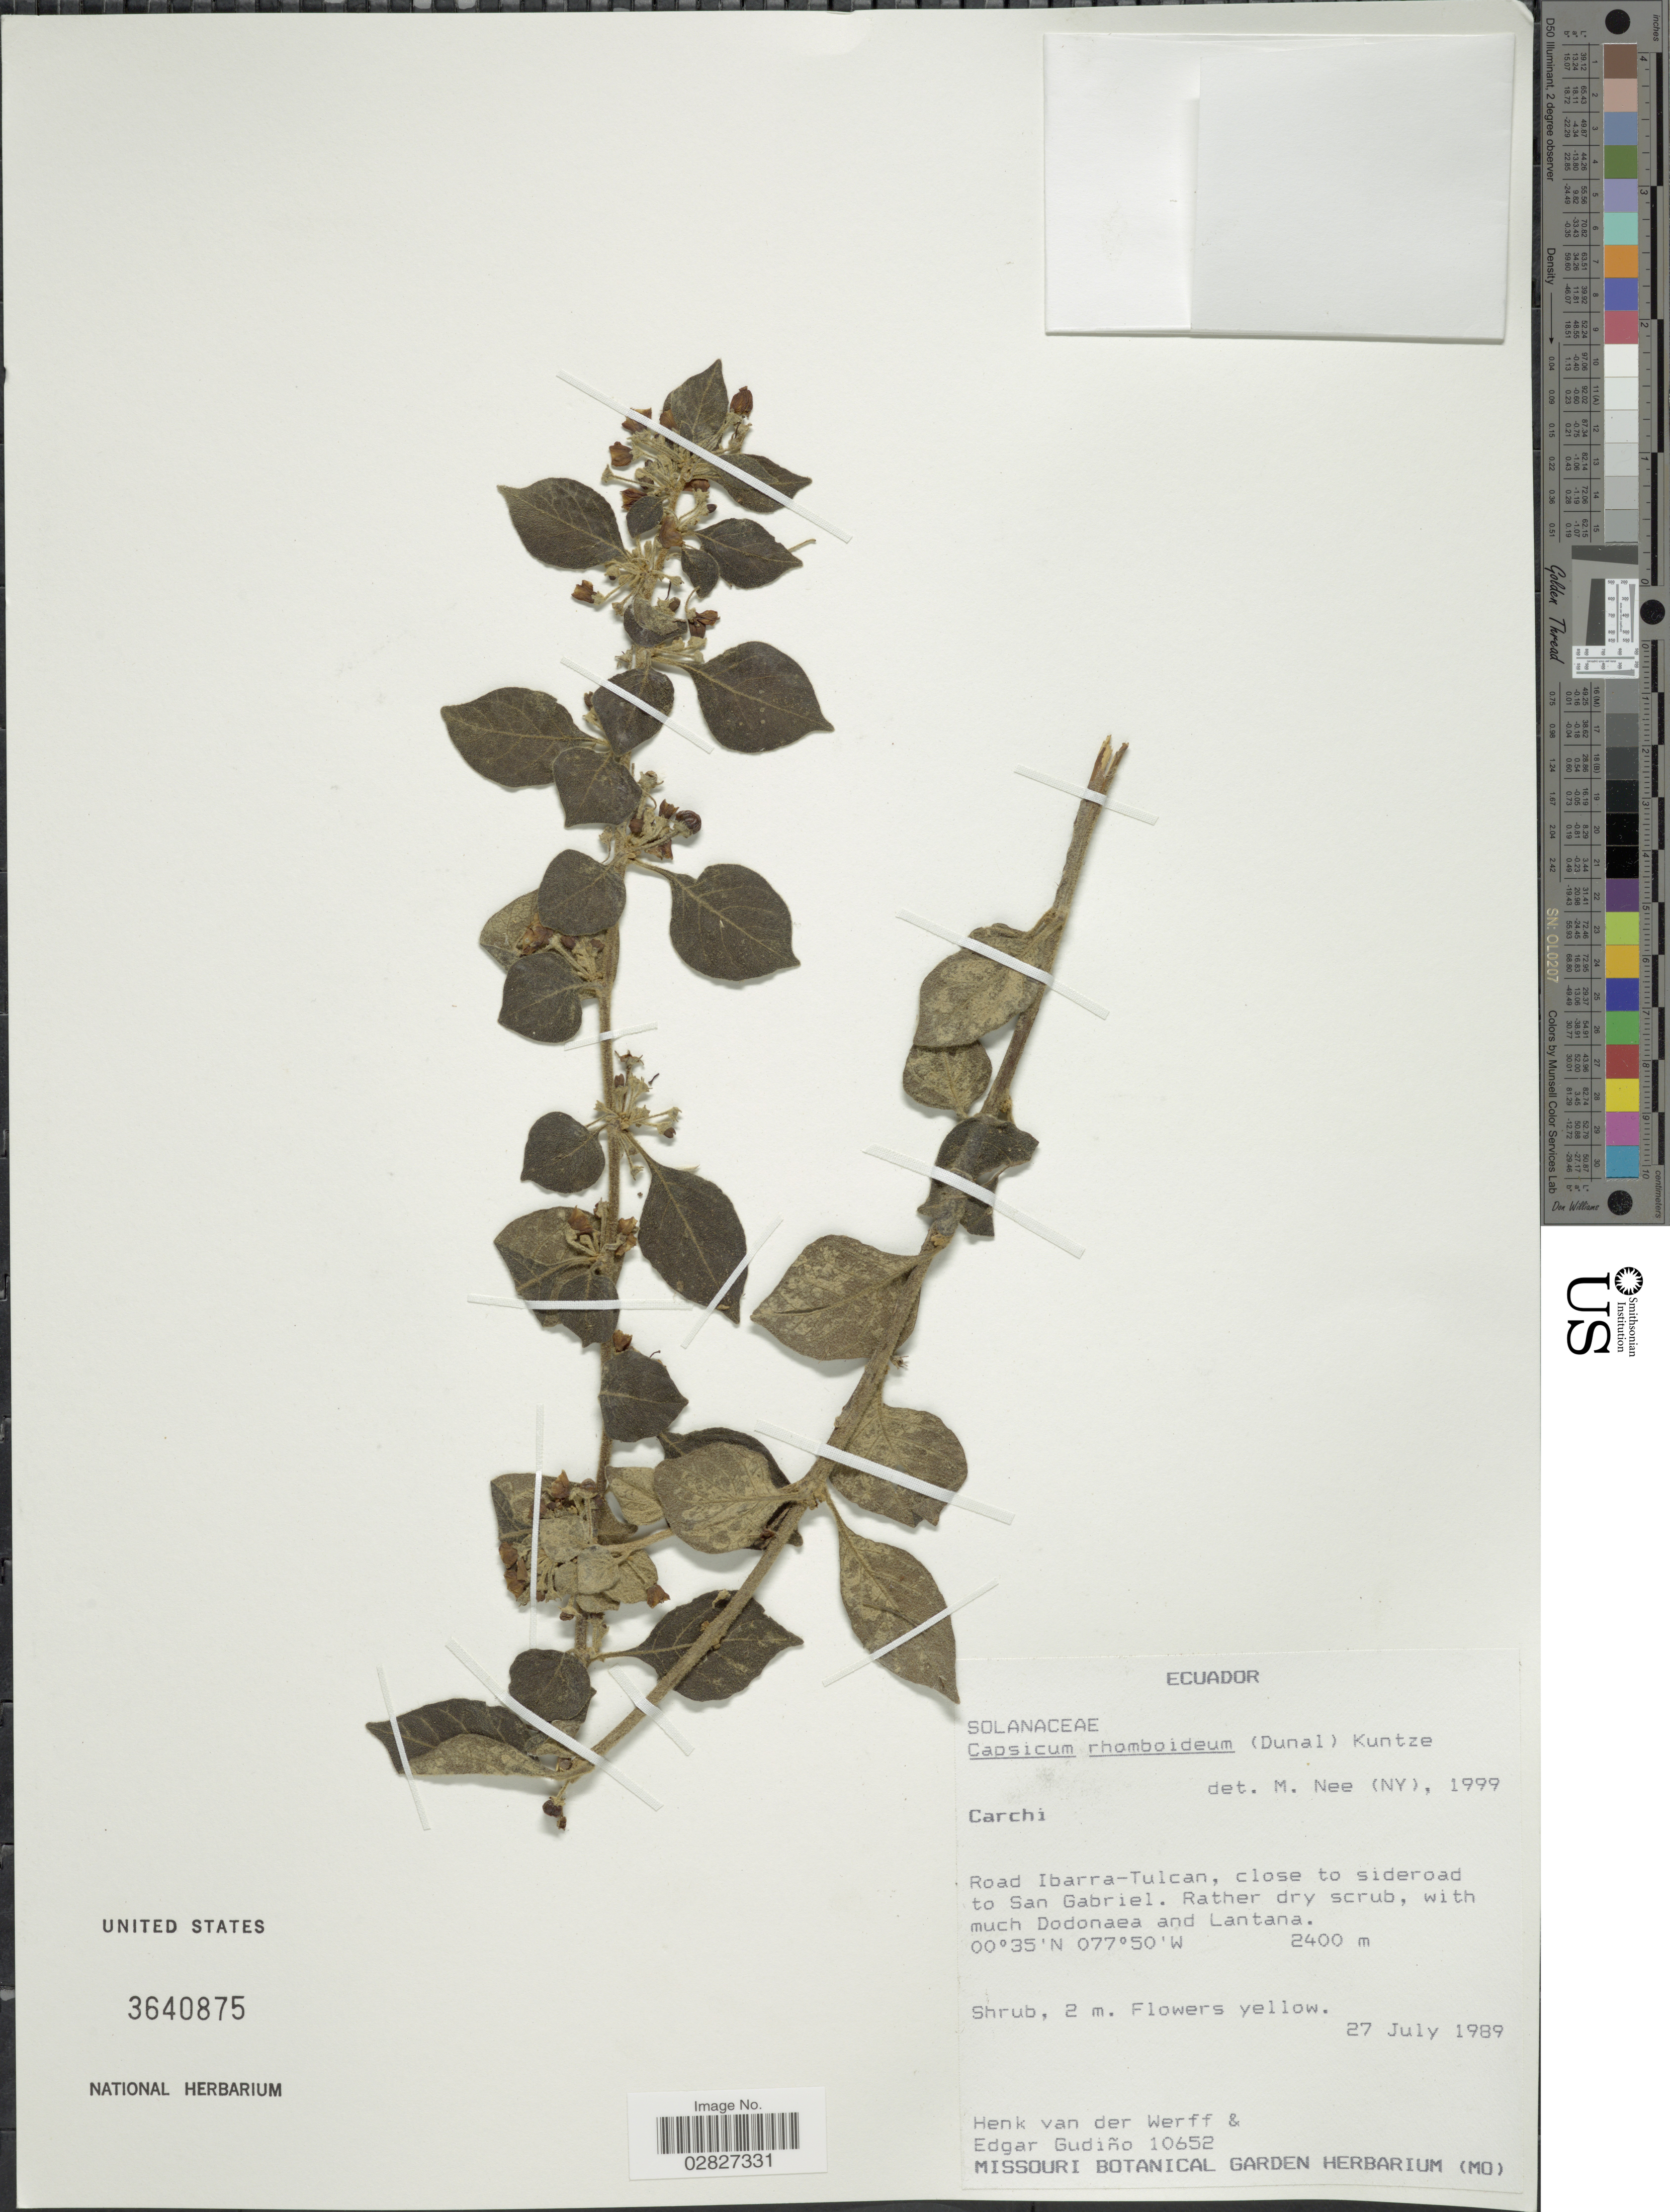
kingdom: Plantae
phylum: Tracheophyta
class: Magnoliopsida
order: Solanales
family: Solanaceae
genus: Capsicum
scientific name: Capsicum rhomboideum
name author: (Humb. & Bonpl. ex Dunal) Kuntze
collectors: H. van der Werff & E. Gudiño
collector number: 10652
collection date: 1989-07-27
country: Ecuador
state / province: Carchi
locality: Carchi. Road Ibarra-Tulcan, close to sideroad to San Gabriel.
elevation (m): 2400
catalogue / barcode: US 3640875